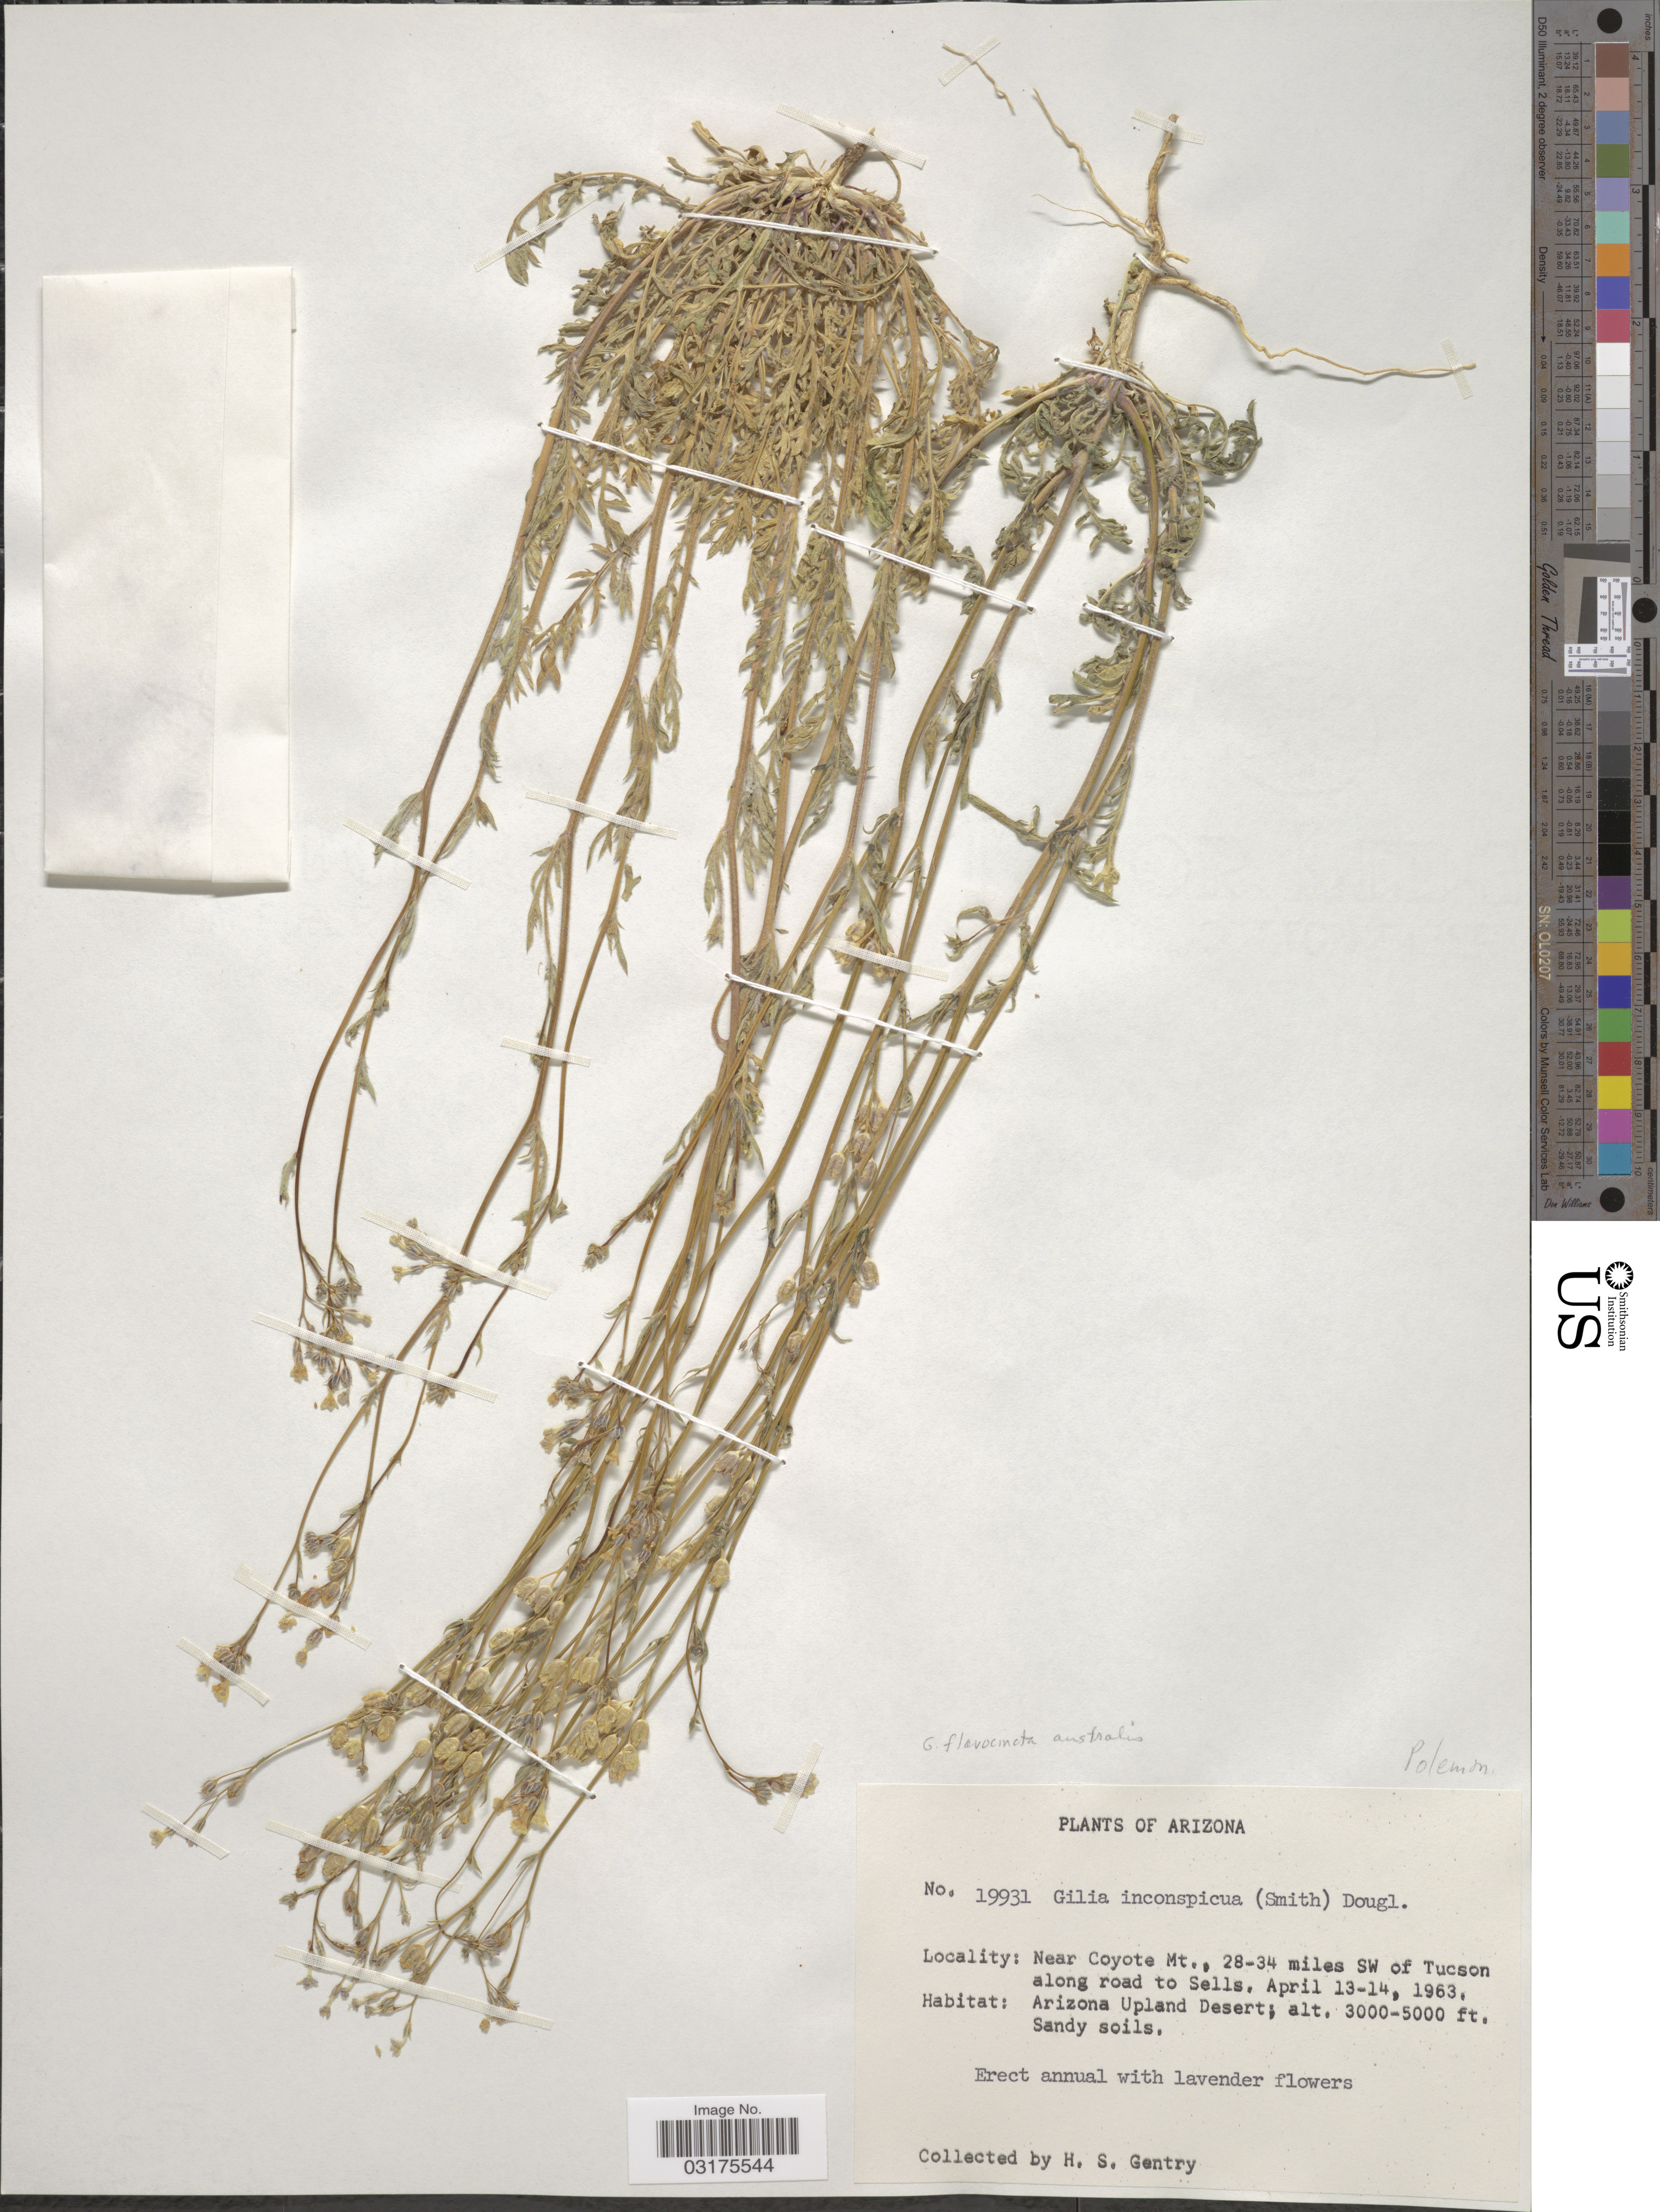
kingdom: Plantae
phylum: Tracheophyta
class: Magnoliopsida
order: Ericales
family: Polemoniaceae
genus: Gilia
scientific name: Gilia flavocincta subsp. australis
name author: A. Nelson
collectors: H. S. Gentry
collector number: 19931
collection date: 1963-04-13/1963-04-14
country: United States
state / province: Arizona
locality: Near Coyote Mt., 28-34 miles SW of Tucson along road to Sells, Arizona Upland Desert.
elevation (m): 914